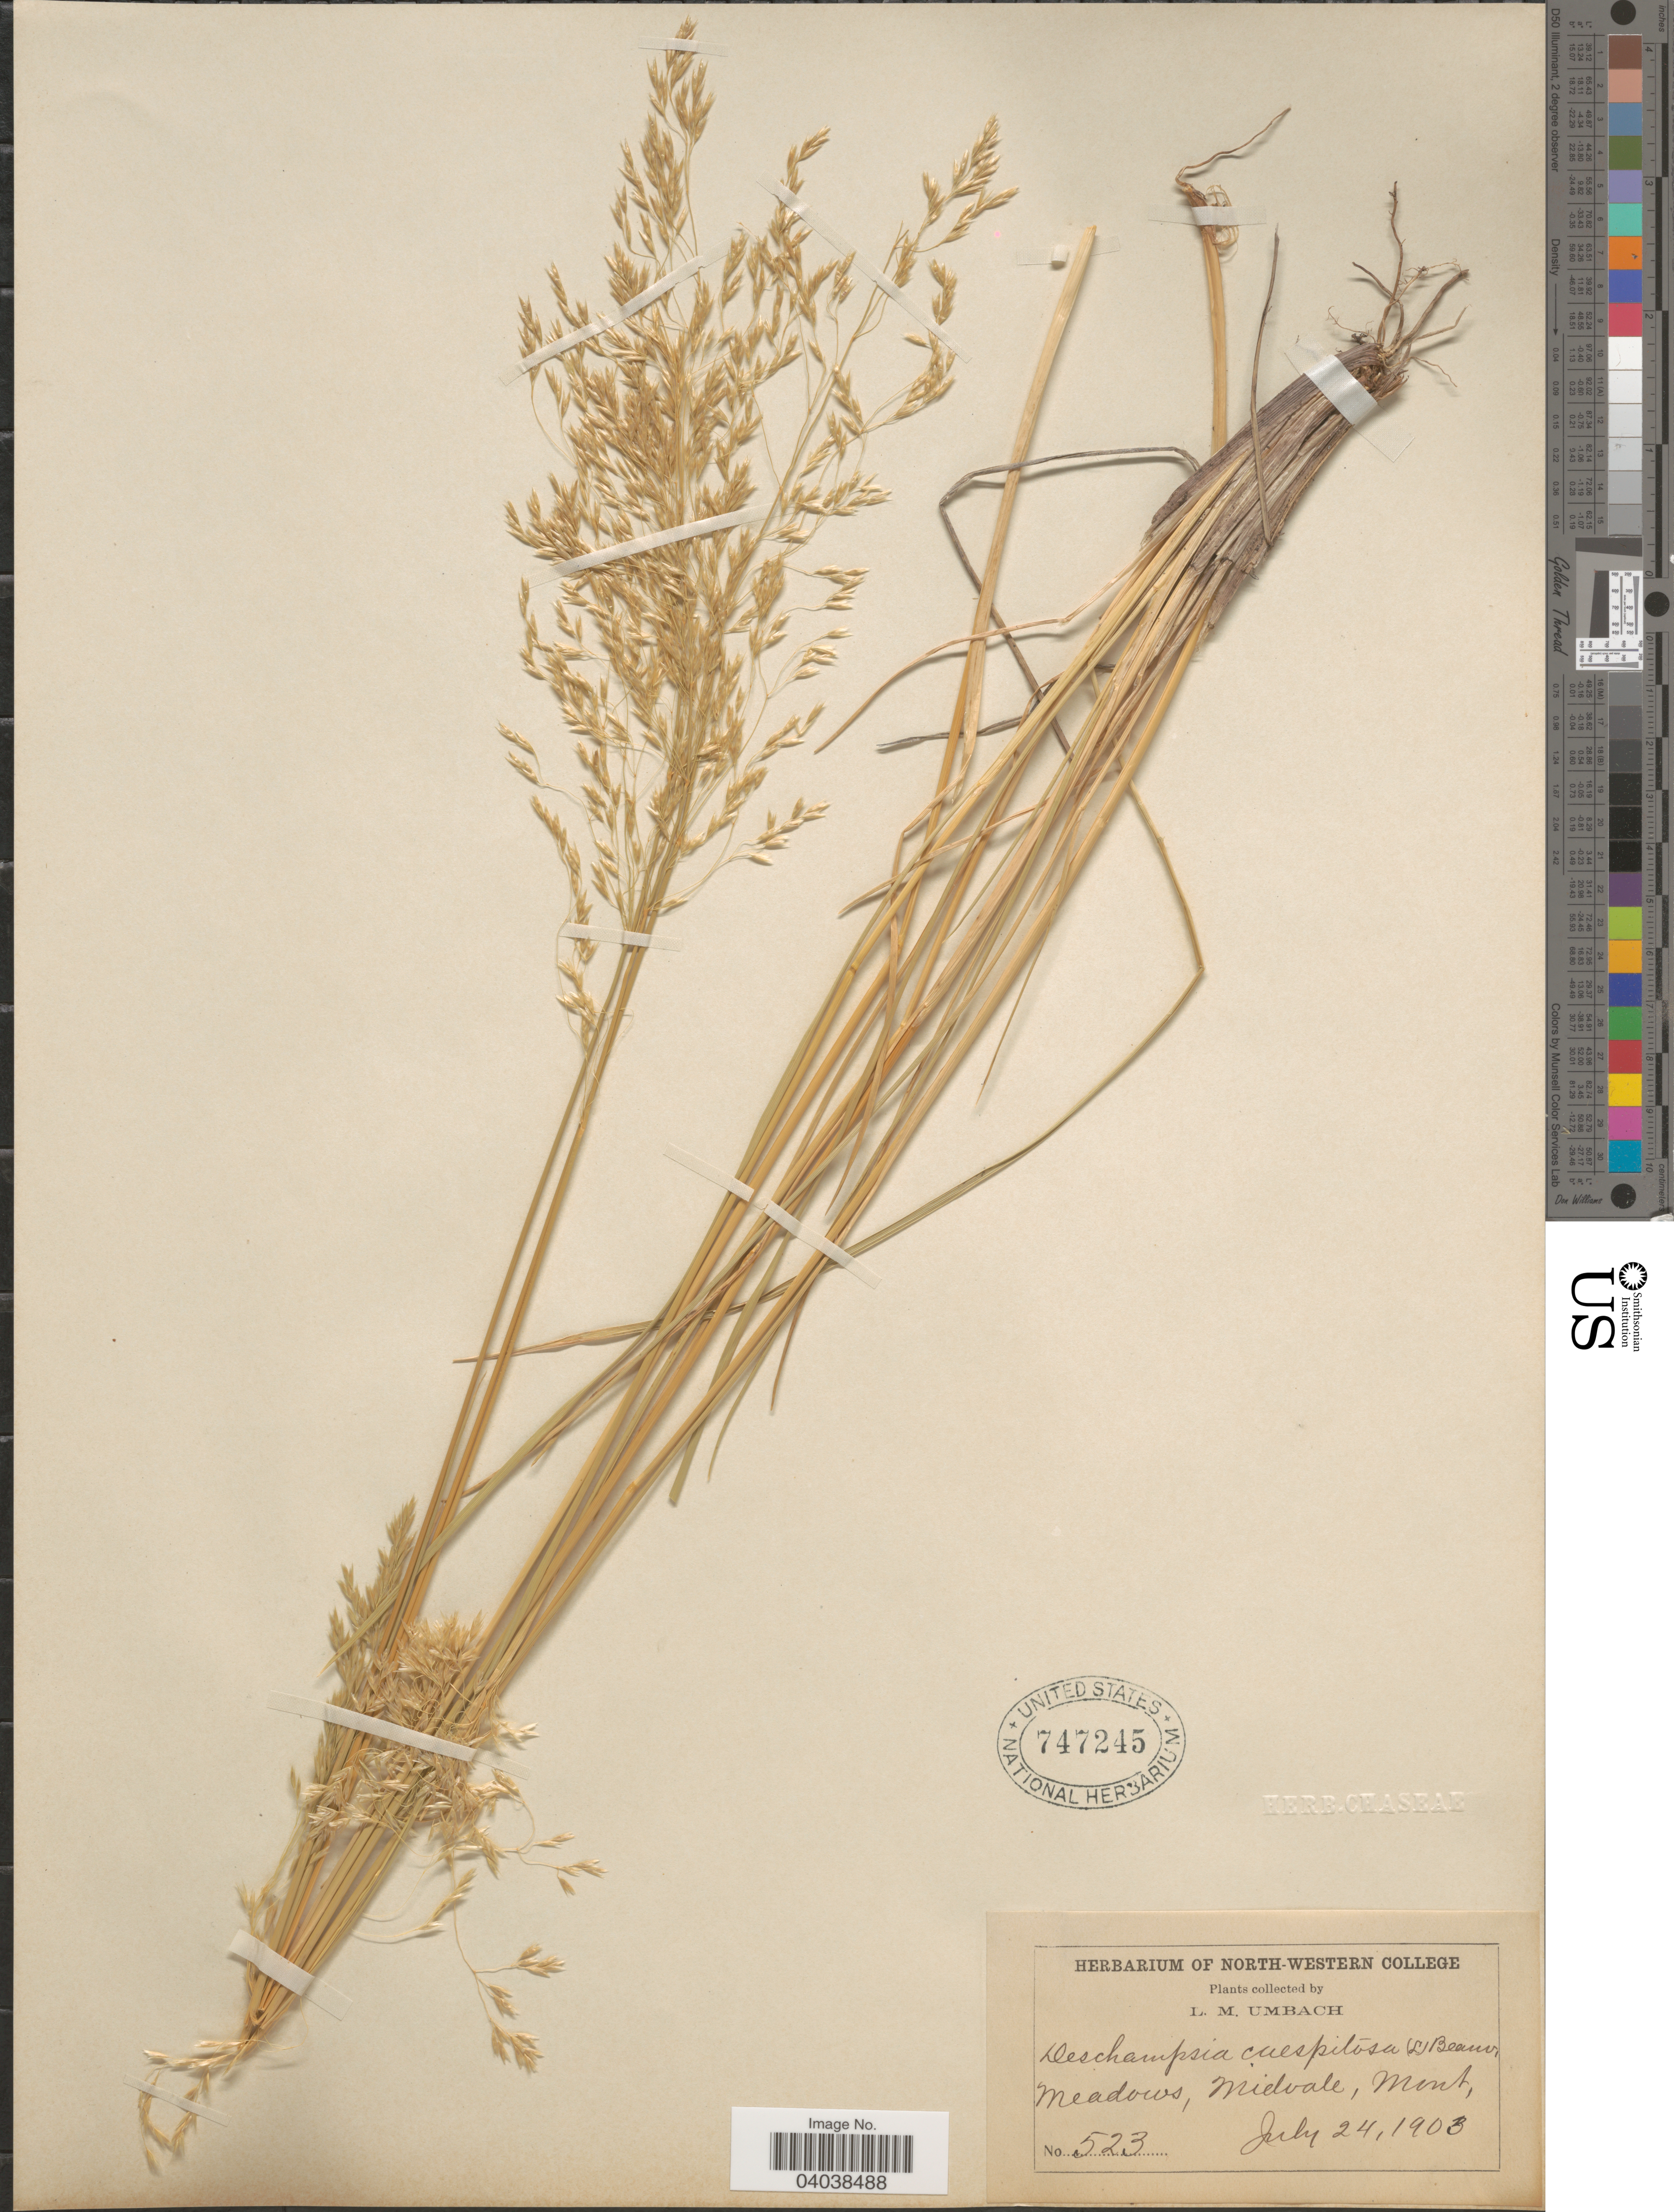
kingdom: Plantae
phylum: Tracheophyta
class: Liliopsida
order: Poales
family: Poaceae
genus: Deschampsia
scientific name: Deschampsia cespitosa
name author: (L.) P. Beauv.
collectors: L. M. Umbach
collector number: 523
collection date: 1903-07-24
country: United States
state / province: Montana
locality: Meadows, Midvale.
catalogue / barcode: US 747245